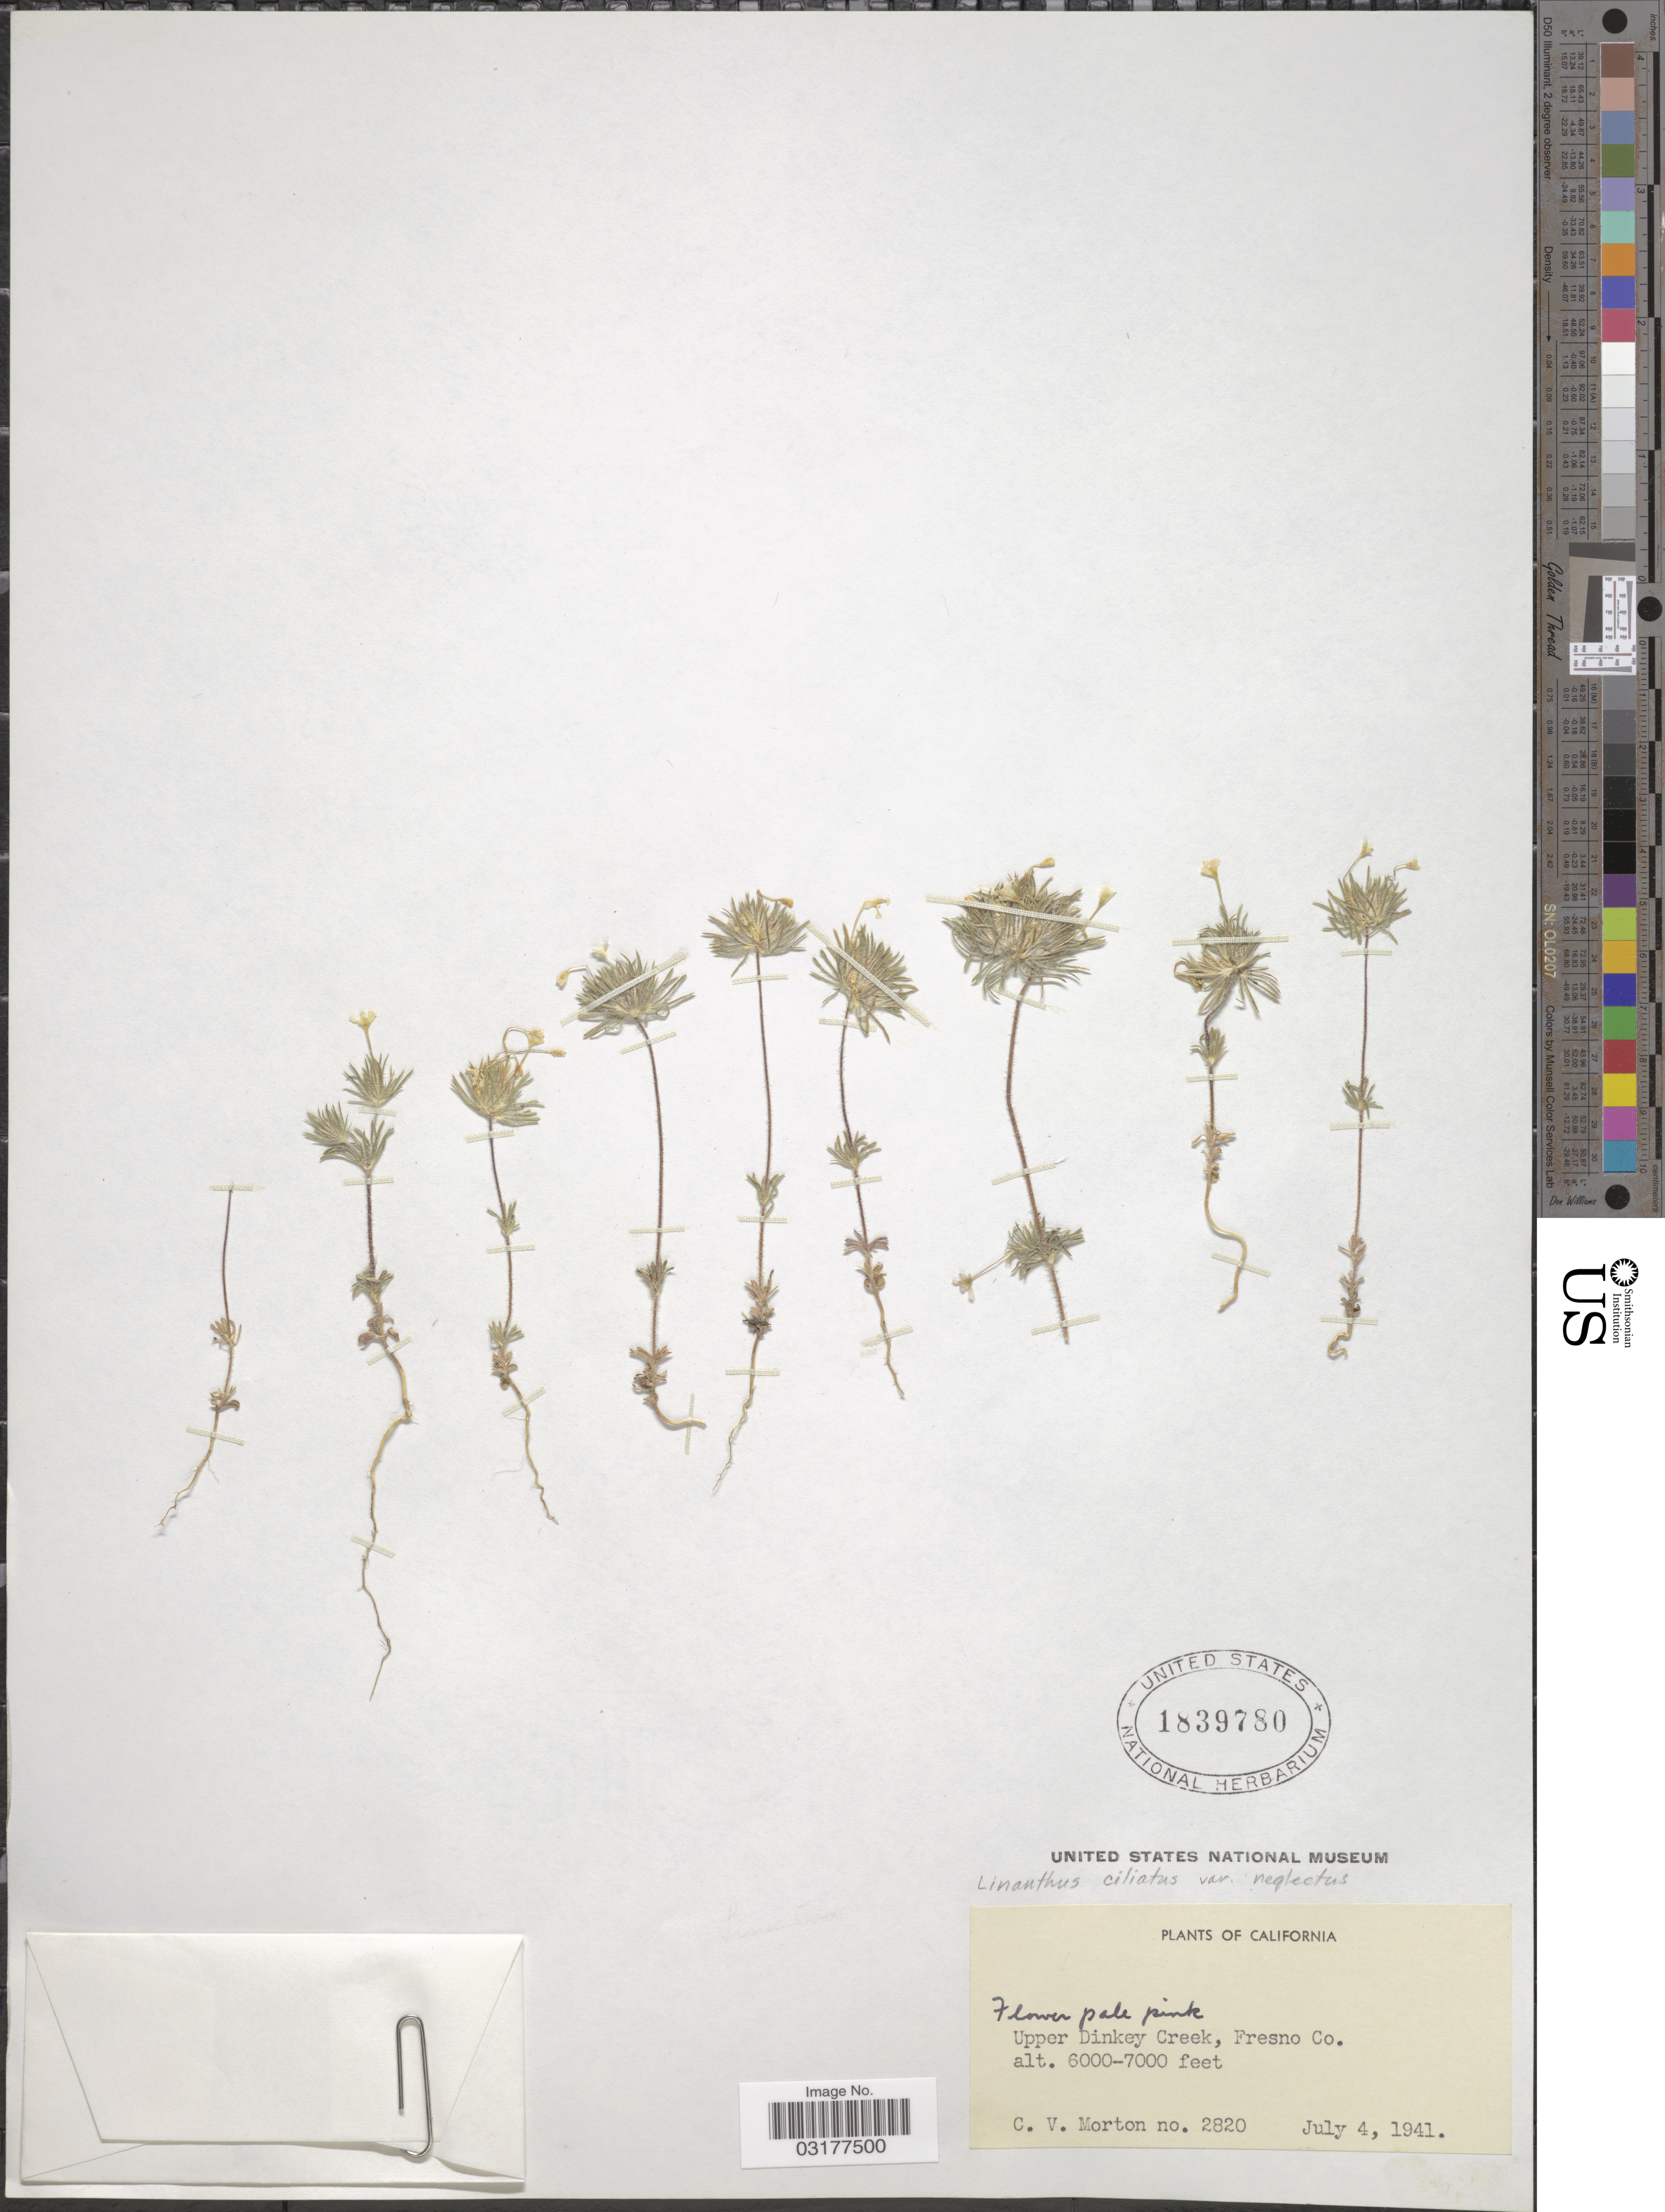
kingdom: Plantae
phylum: Tracheophyta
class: Magnoliopsida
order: Ericales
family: Polemoniaceae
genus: Leptosiphon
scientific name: Leptosiphon ciliatus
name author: (Benth.) Jeps.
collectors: C. V. Morton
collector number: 2820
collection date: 1941-07-04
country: United States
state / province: California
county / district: Fresno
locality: Upper Dinkey Creek, Fresno Co.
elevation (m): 1829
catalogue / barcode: US 1839780